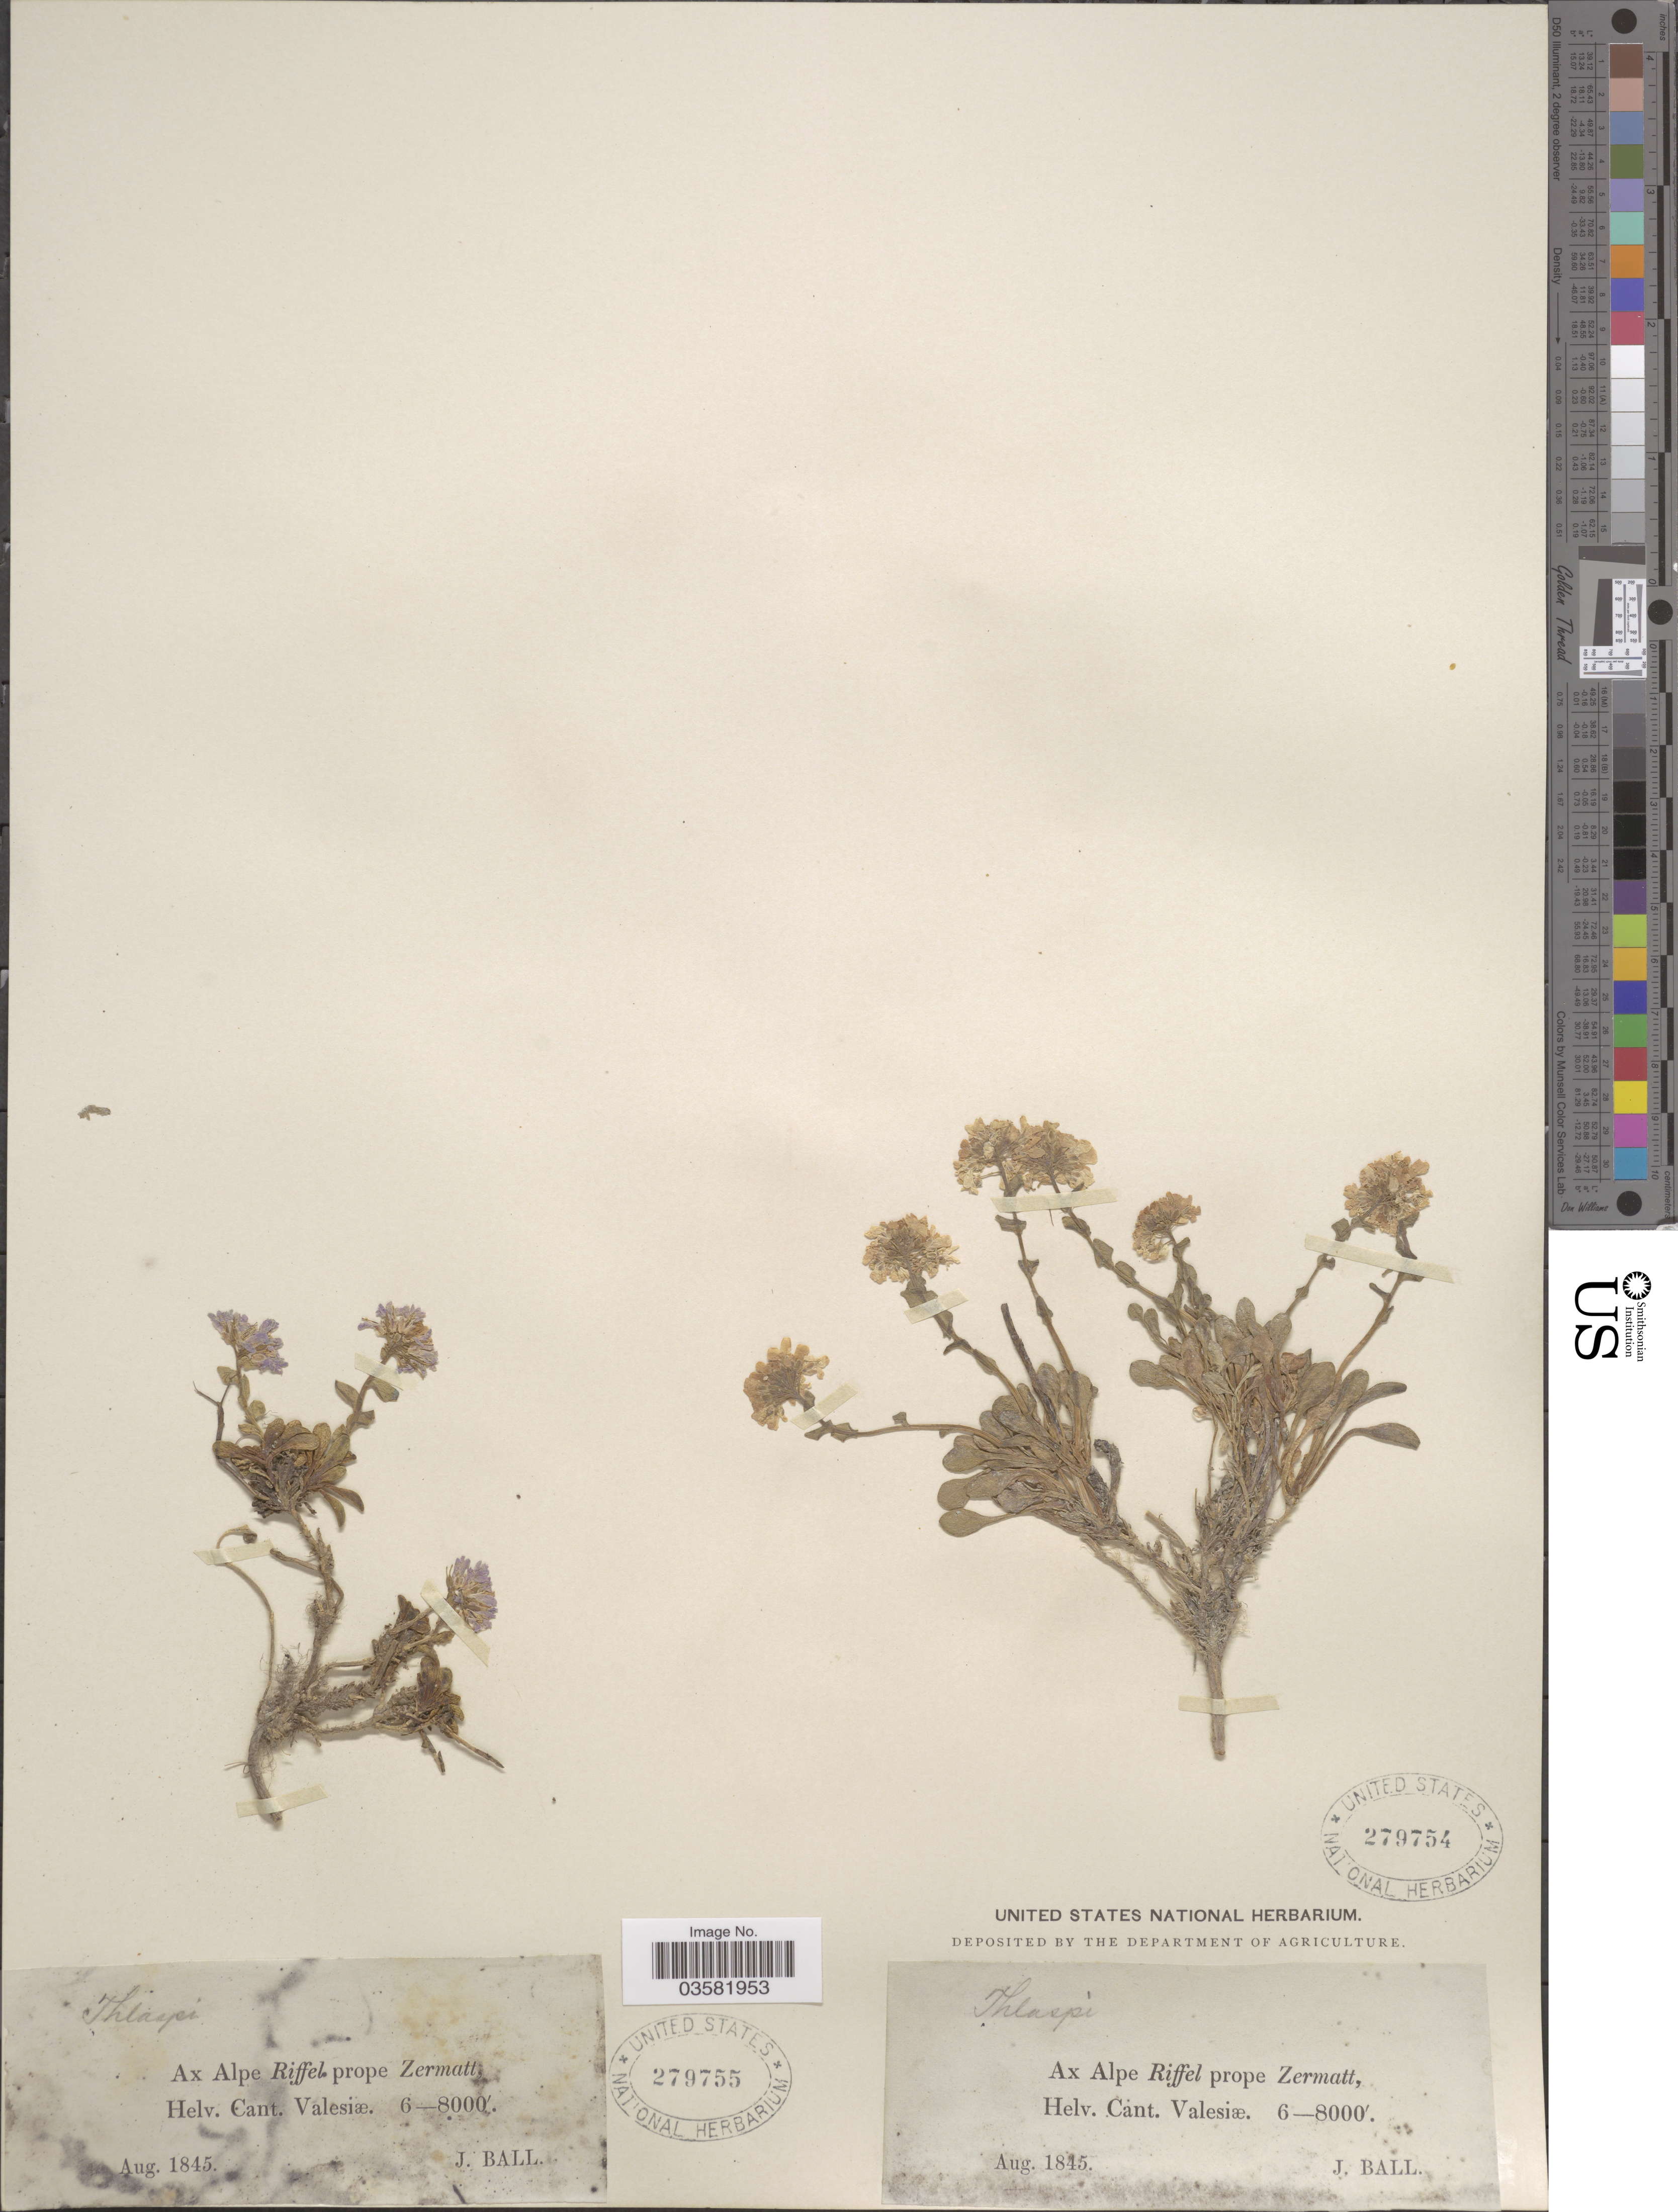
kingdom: Plantae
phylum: Tracheophyta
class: Magnoliopsida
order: Brassicales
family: Brassicaceae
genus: Thlaspi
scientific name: Thlaspi sp.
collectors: J. Ball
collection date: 1845-08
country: Switzerland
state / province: Valais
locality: Ax Alpe Riffel prope Zermatt, Helv. Cant. Valesiæ.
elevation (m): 1829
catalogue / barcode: US 279754-2